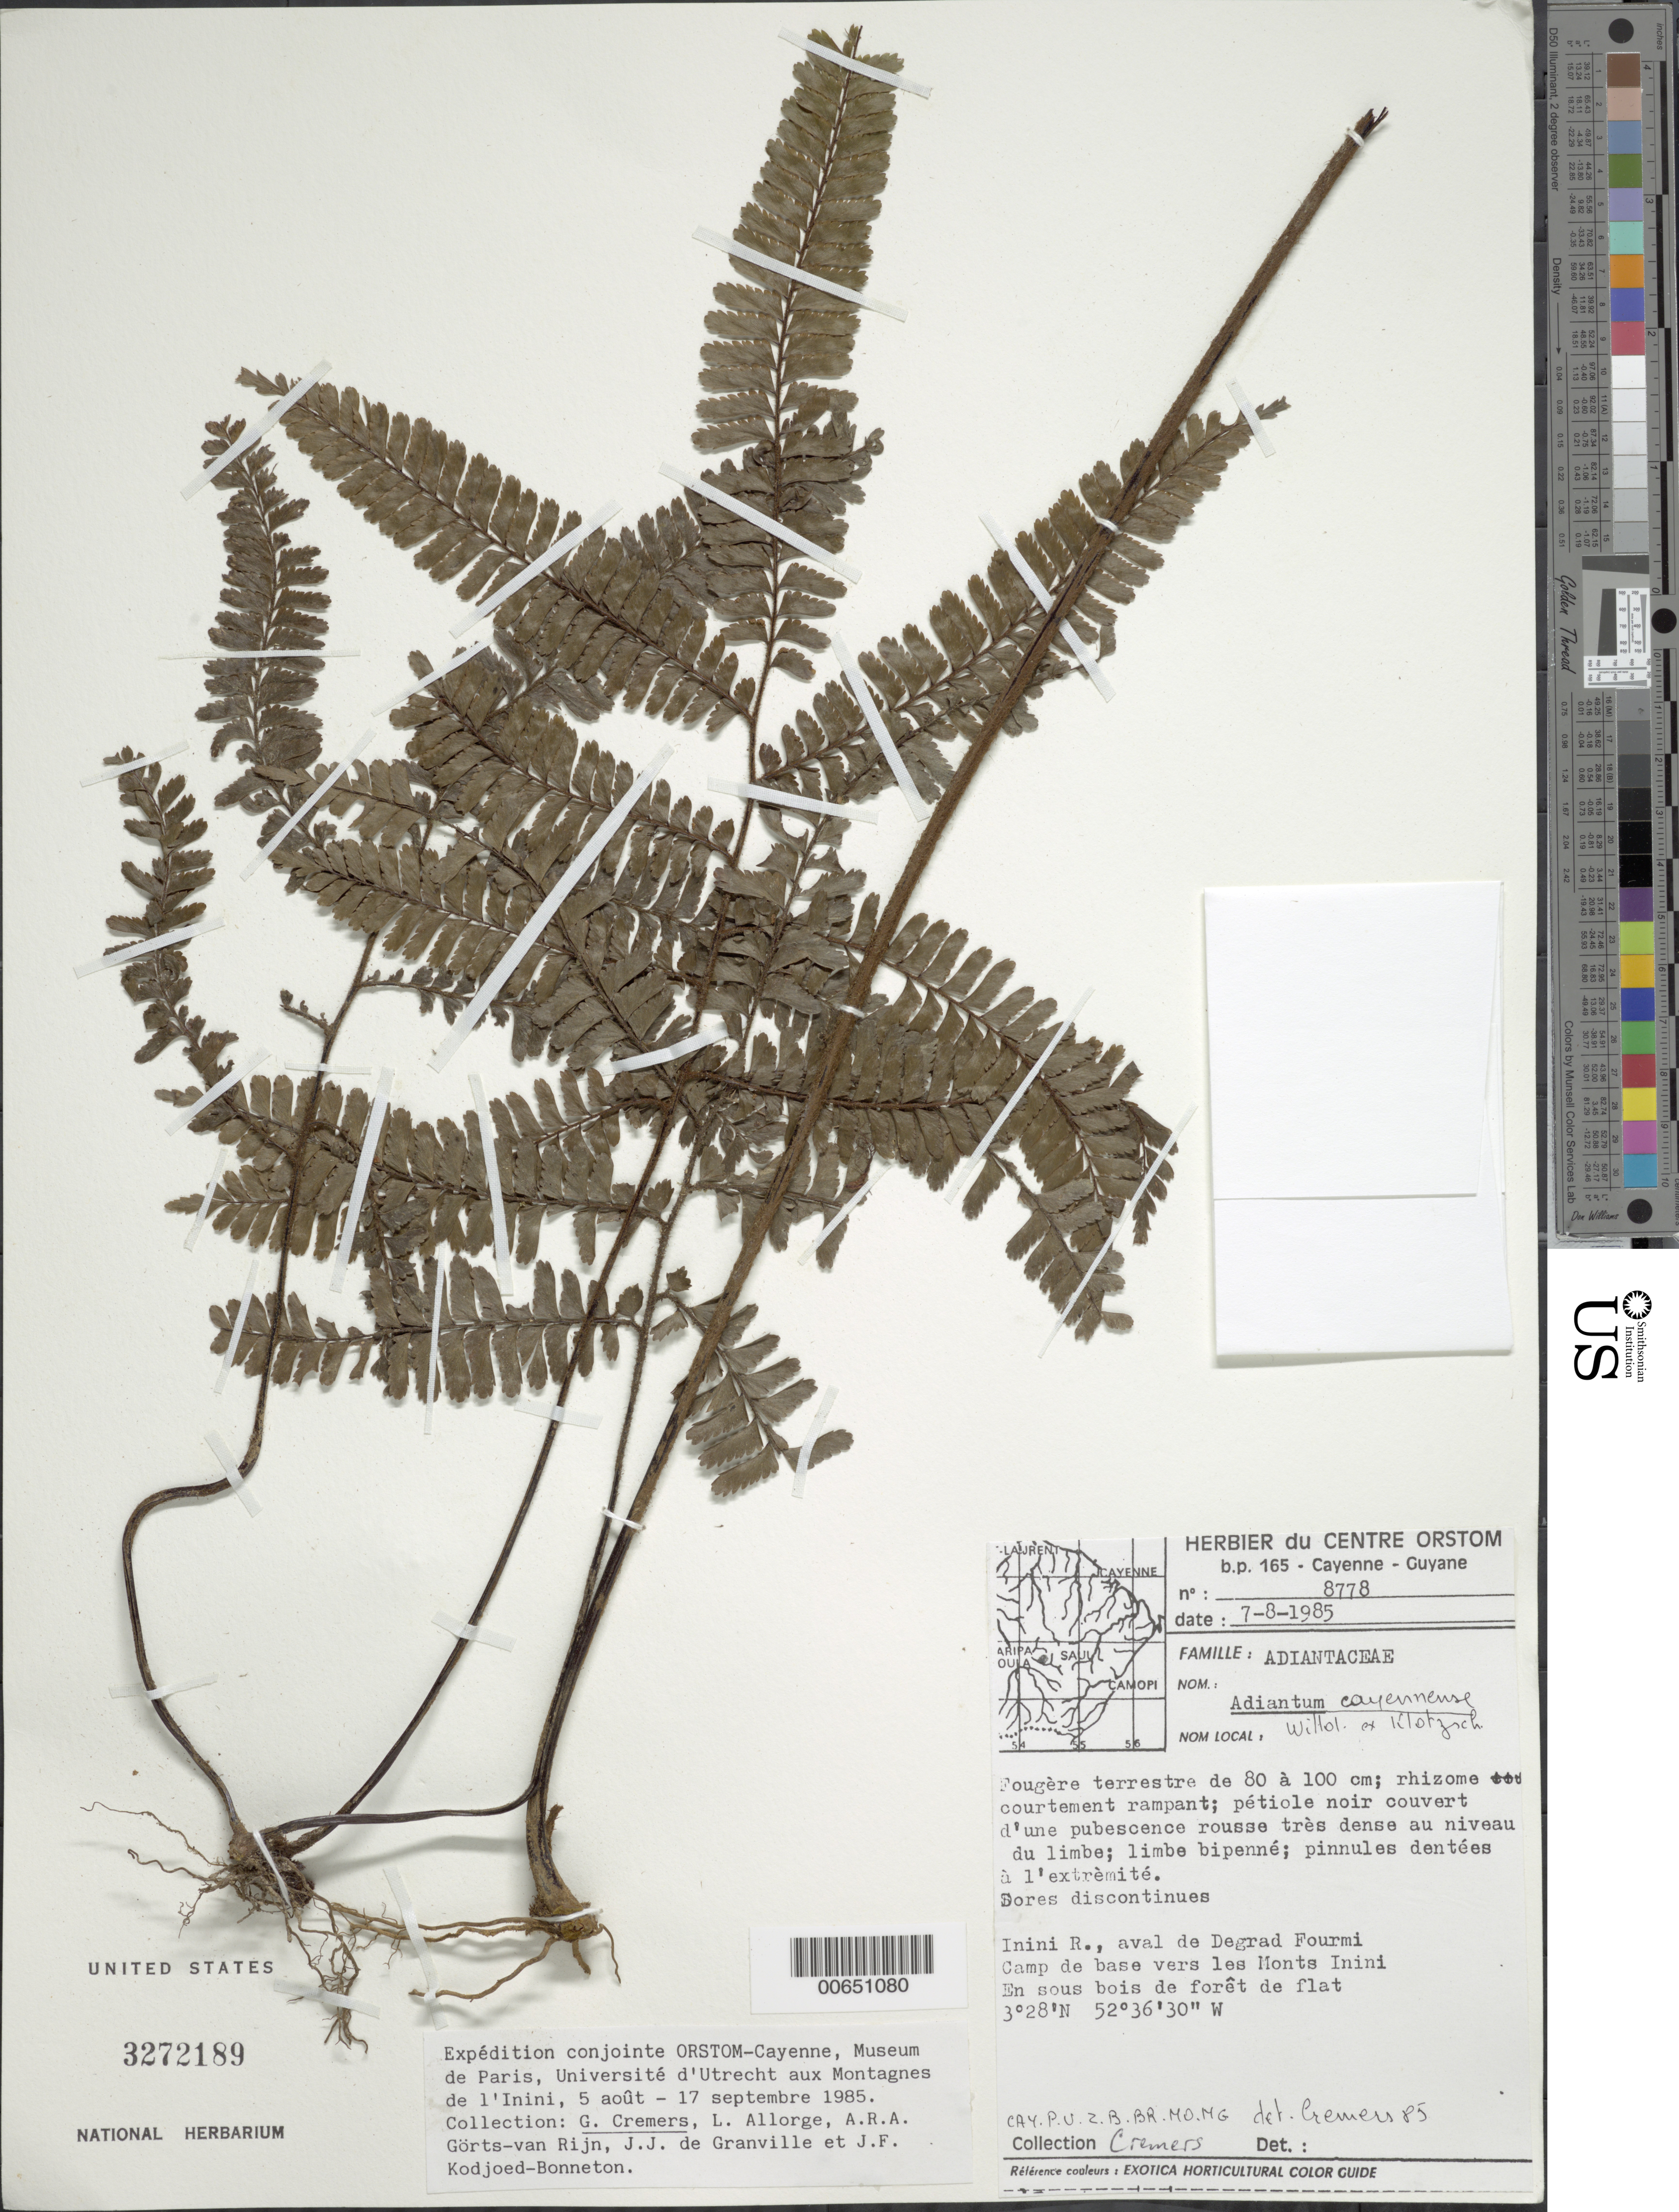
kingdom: Plantae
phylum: Tracheophyta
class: Polypodiopsida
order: Polypodiales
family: Pteridaceae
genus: Adiantum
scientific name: Adiantum cajennense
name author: Willd. ex Klotzsch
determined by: Cremers, Georges A.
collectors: G. Cremers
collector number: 8778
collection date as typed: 7-Aug-85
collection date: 1985-08-07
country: French Guiana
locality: Inini R., downstream from Degrad Fourmi base of Monts de l'Inini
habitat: Sous bois de foret de flat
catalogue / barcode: US 3272189